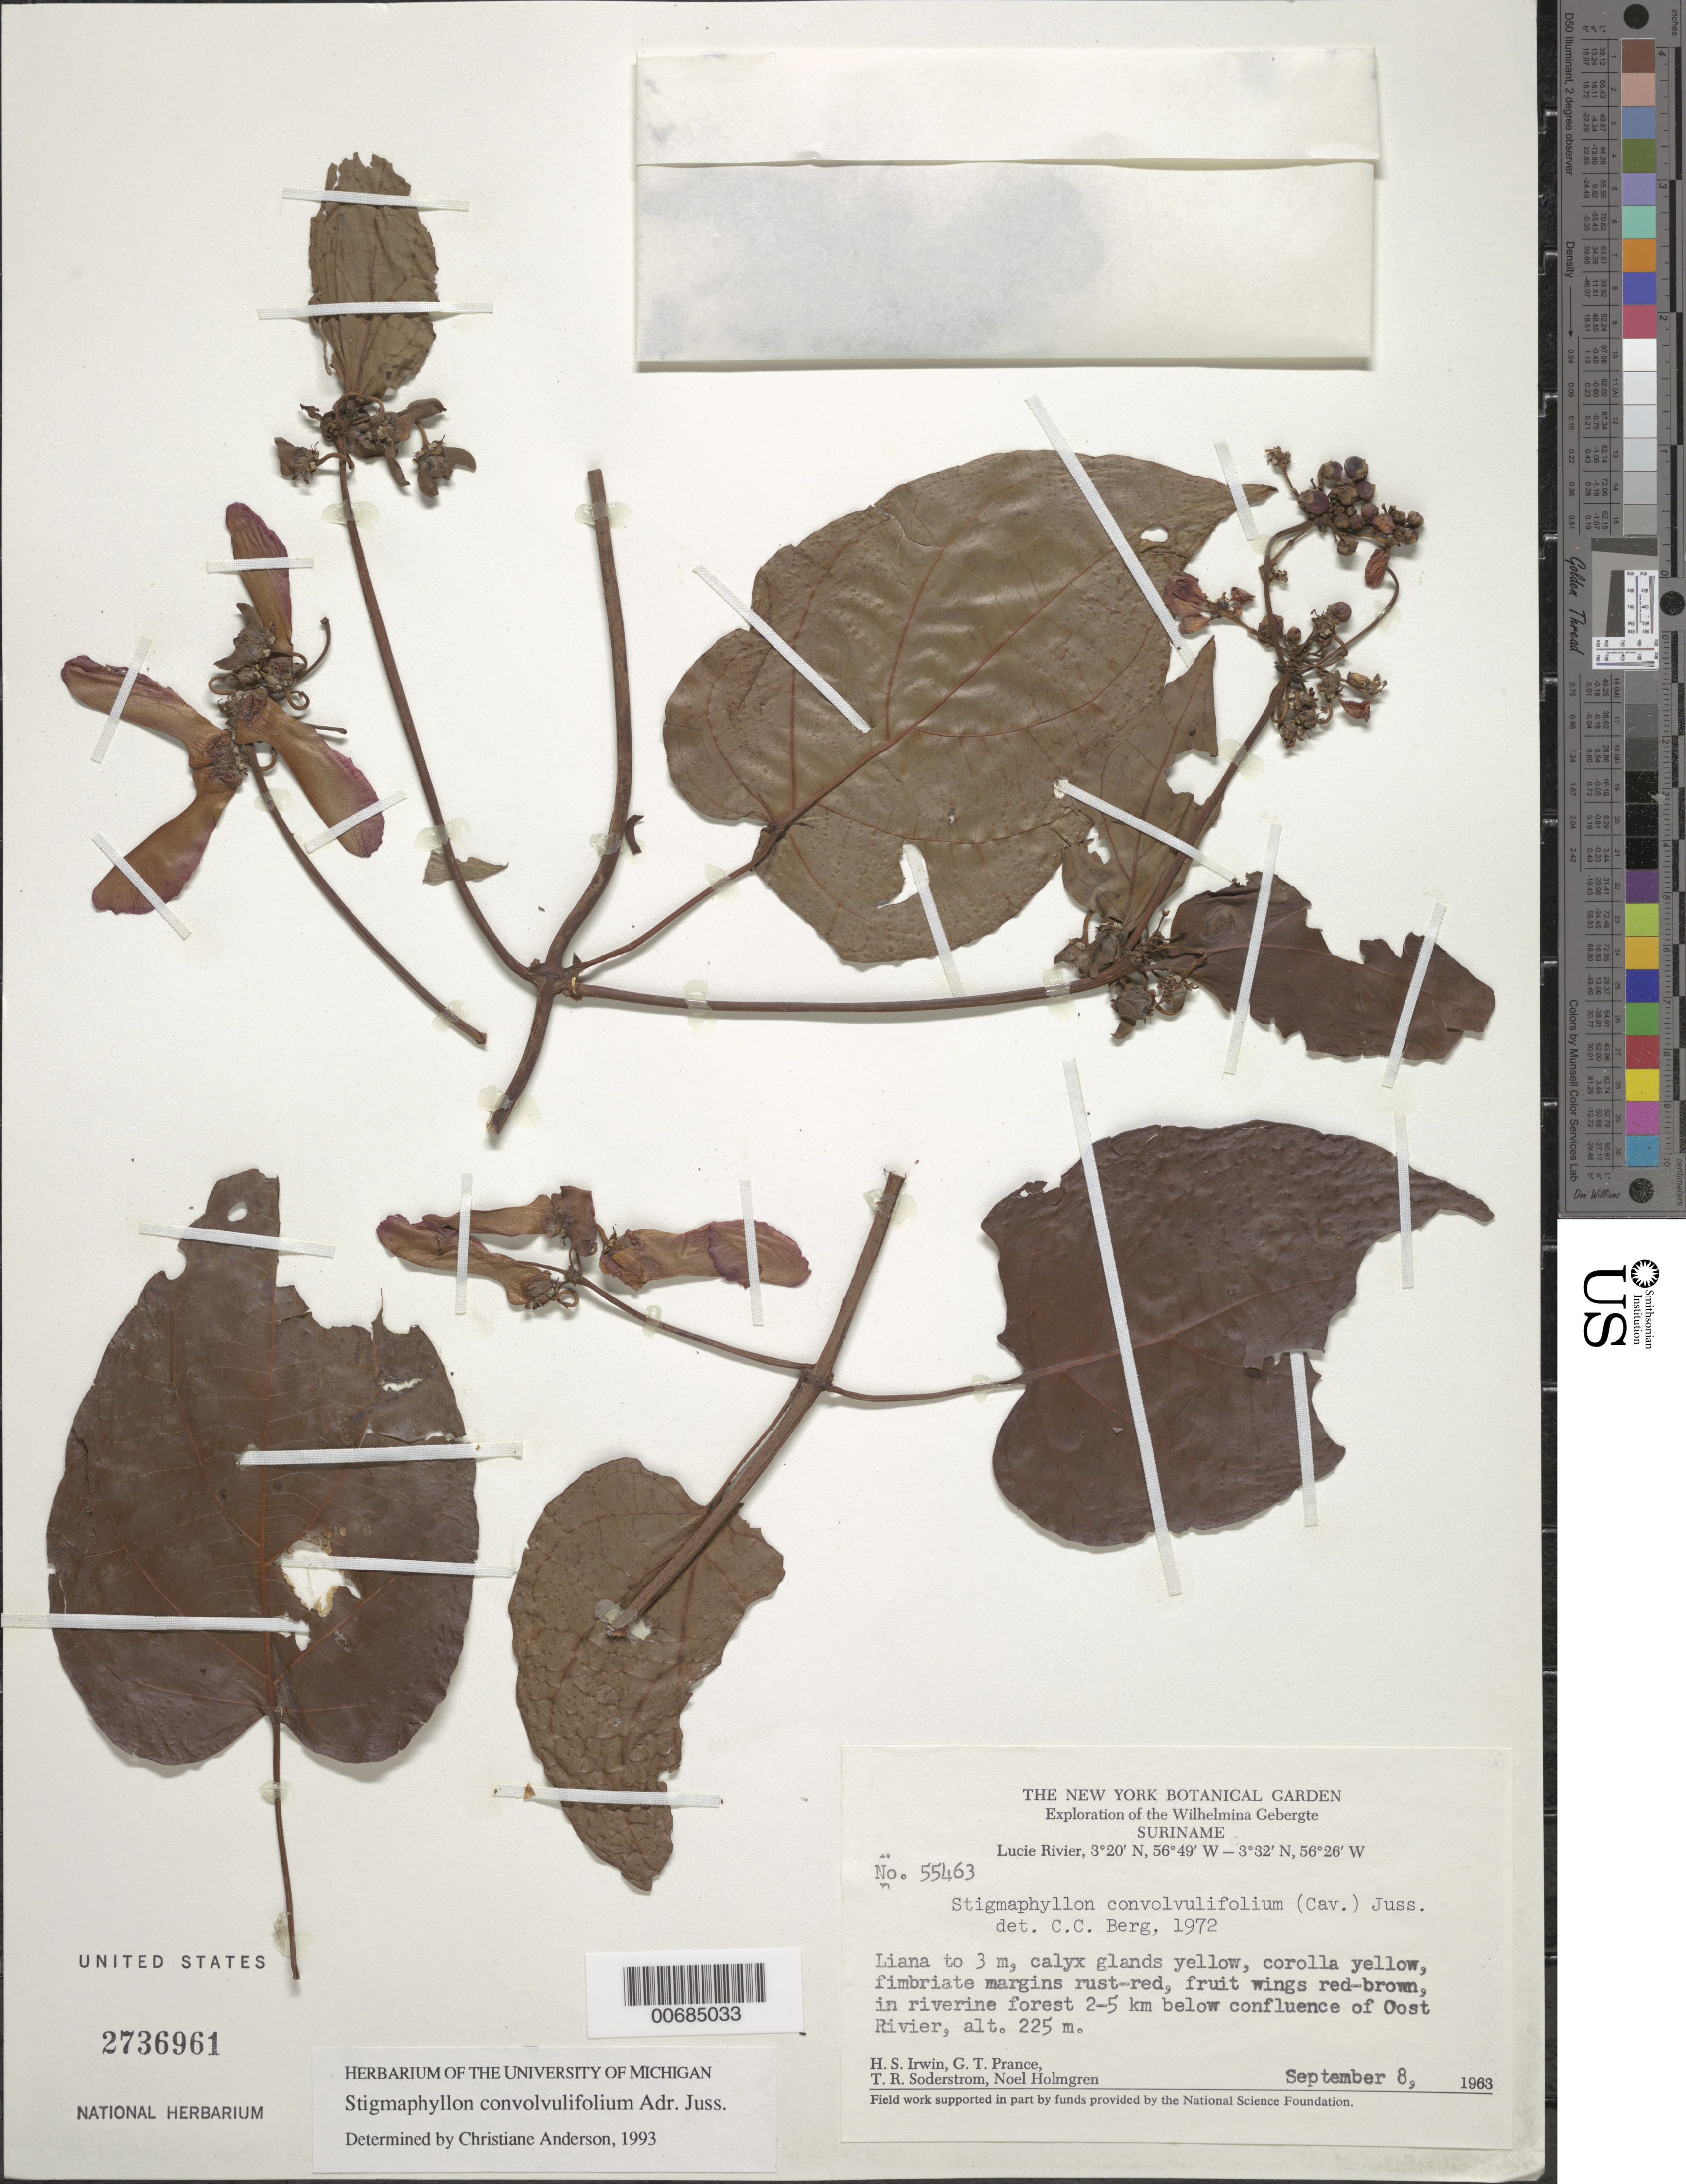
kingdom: Plantae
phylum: Tracheophyta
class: Magnoliopsida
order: Malpighiales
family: Malpighiaceae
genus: Stigmaphyllon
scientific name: Stigmaphyllon convolvulifolium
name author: A. Juss.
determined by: Anderson, C.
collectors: H. Irwin, G. T. Prance, T. R. Soderstrom & N. H. Holmgren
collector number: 55463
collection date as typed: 8-Sep-63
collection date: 1963-09-08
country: Suriname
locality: Lucie R., 2-5 km below confl. with Oost R., Wilhelmina Gebergte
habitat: Riverine forest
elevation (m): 225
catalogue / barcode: US 2736961